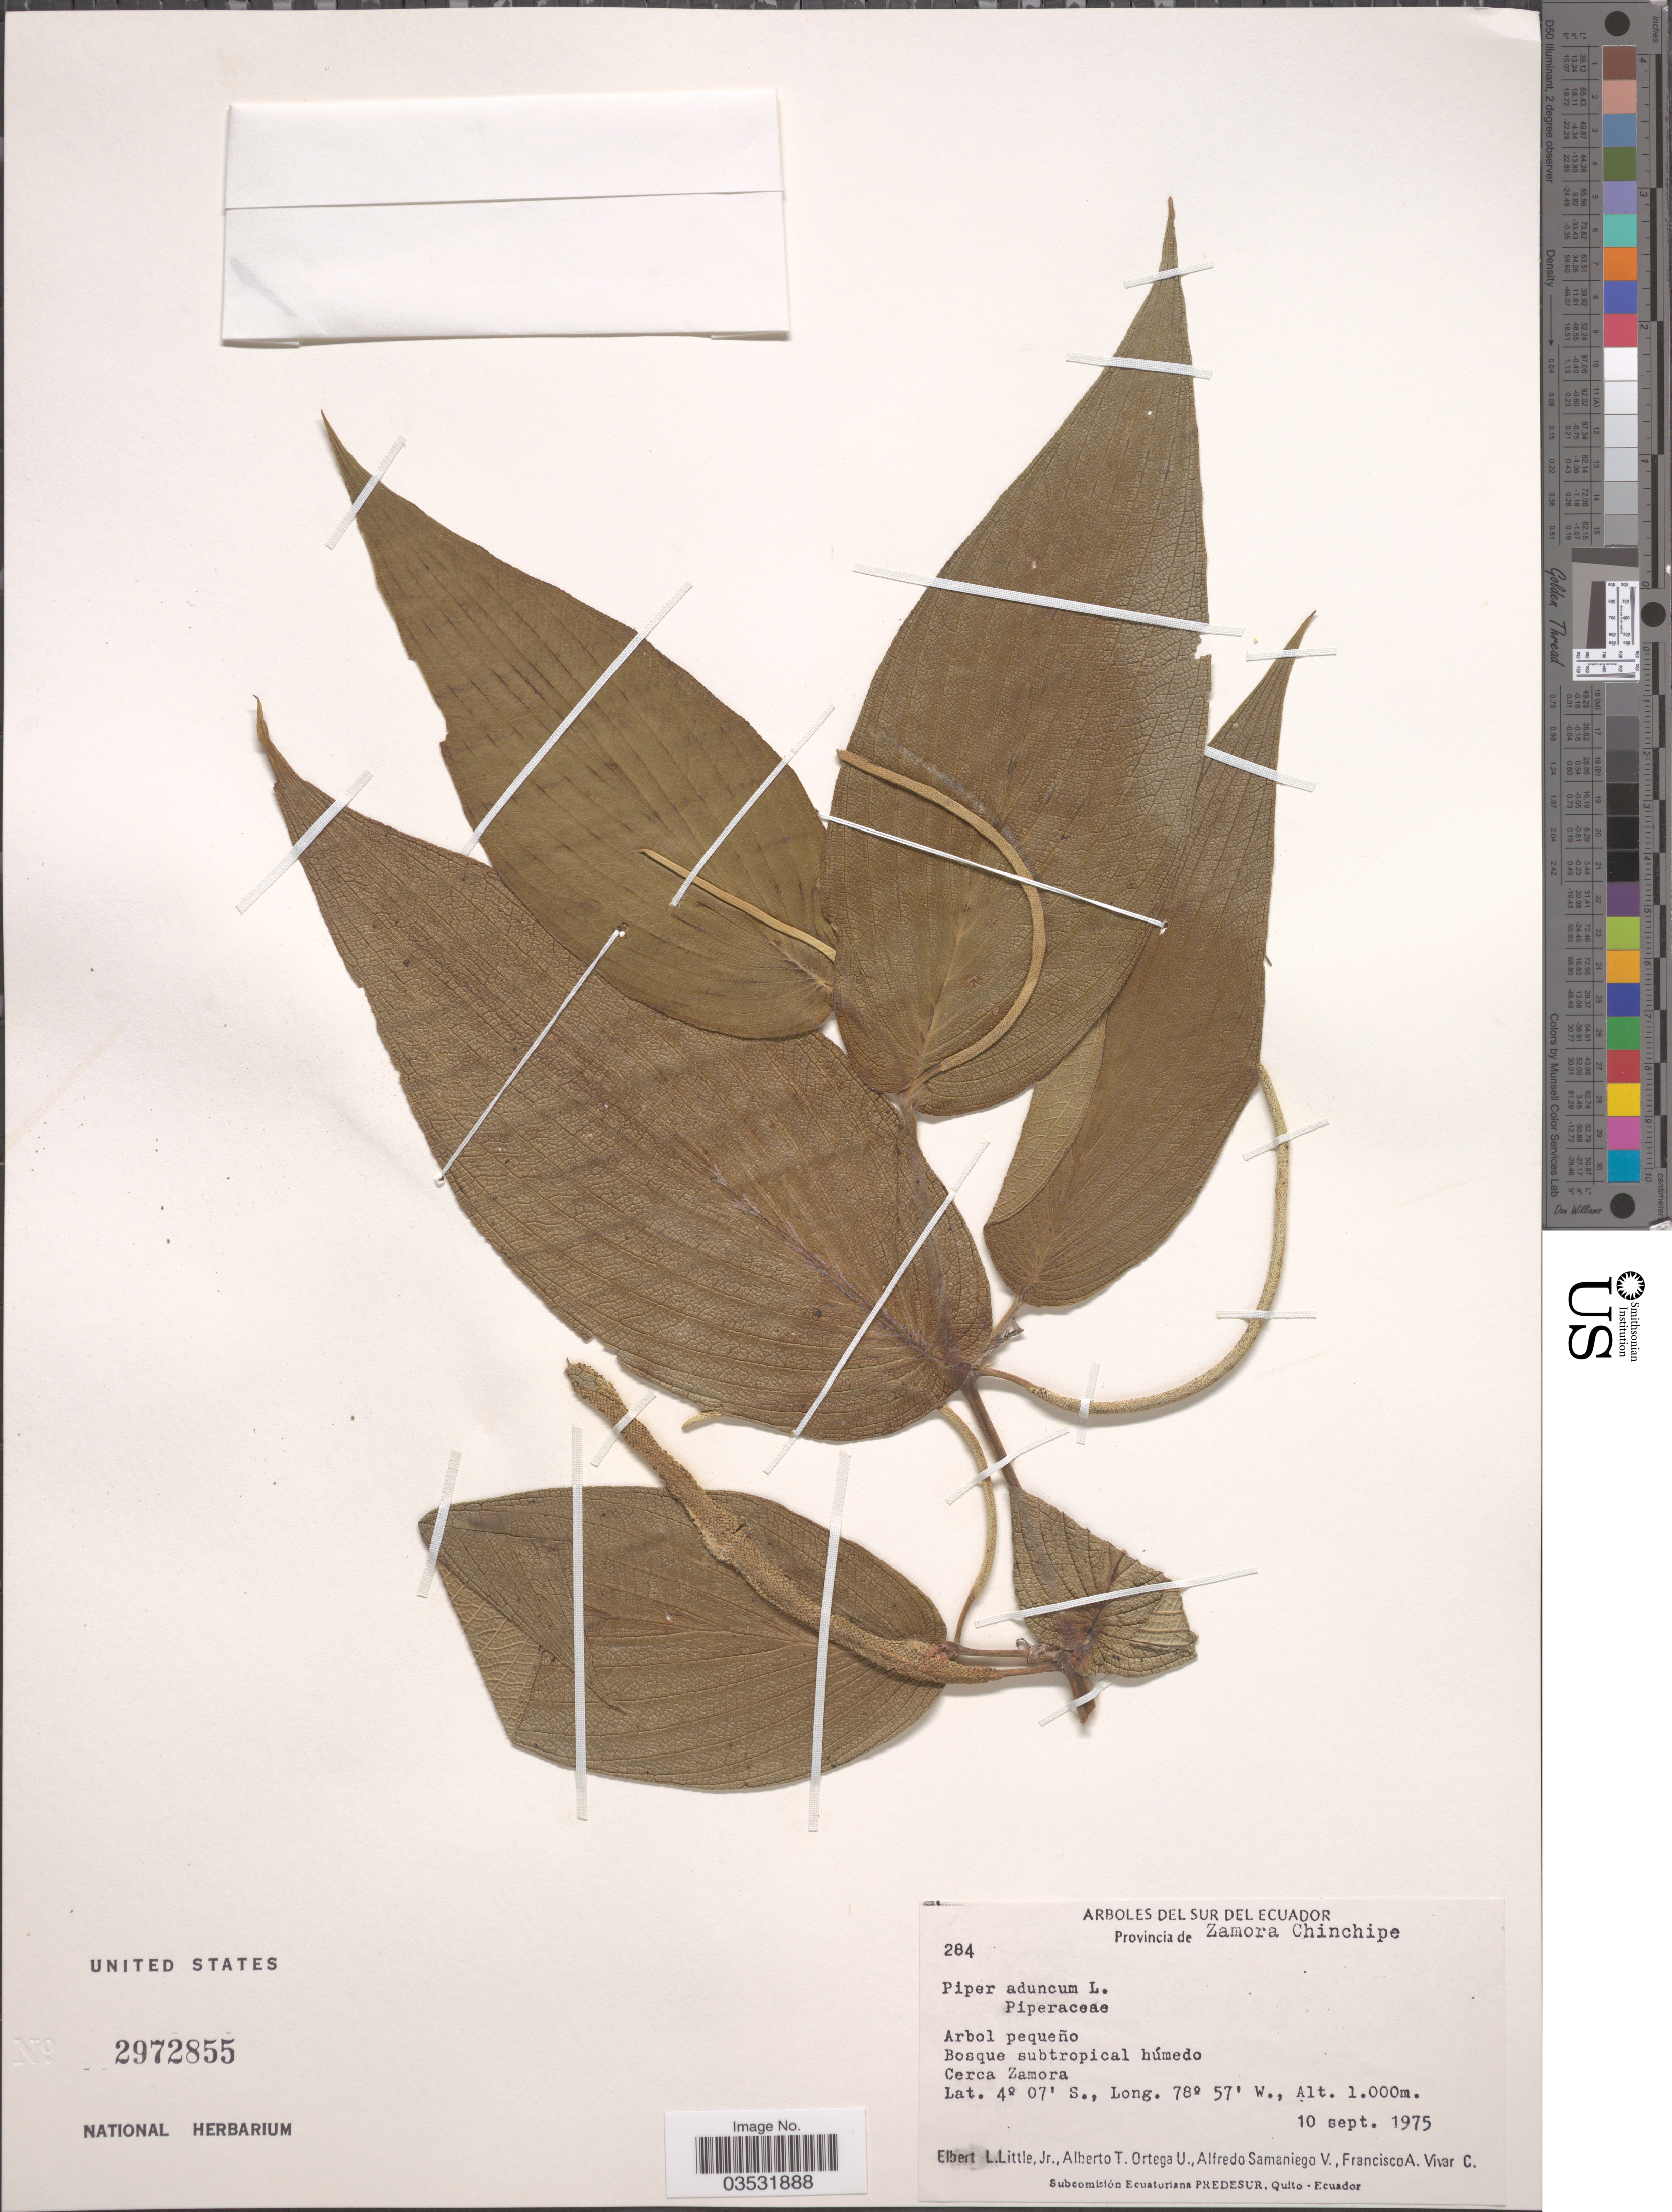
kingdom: Plantae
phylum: Tracheophyta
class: Magnoliopsida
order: Piperales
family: Piperaceae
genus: Piper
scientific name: Piper aduncum var. aduncum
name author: L.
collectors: E. L. Little, A. T. Ortega U., A. V. Samaniego, F. Villar & F. A. Vivar C.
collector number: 284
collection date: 1975-09-10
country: Ecuador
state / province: Zamora-Chinchipe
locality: Sur del Ecuador. Bosque subtropical húmedo. Cerca Zamora.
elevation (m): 1000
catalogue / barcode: US 2972855